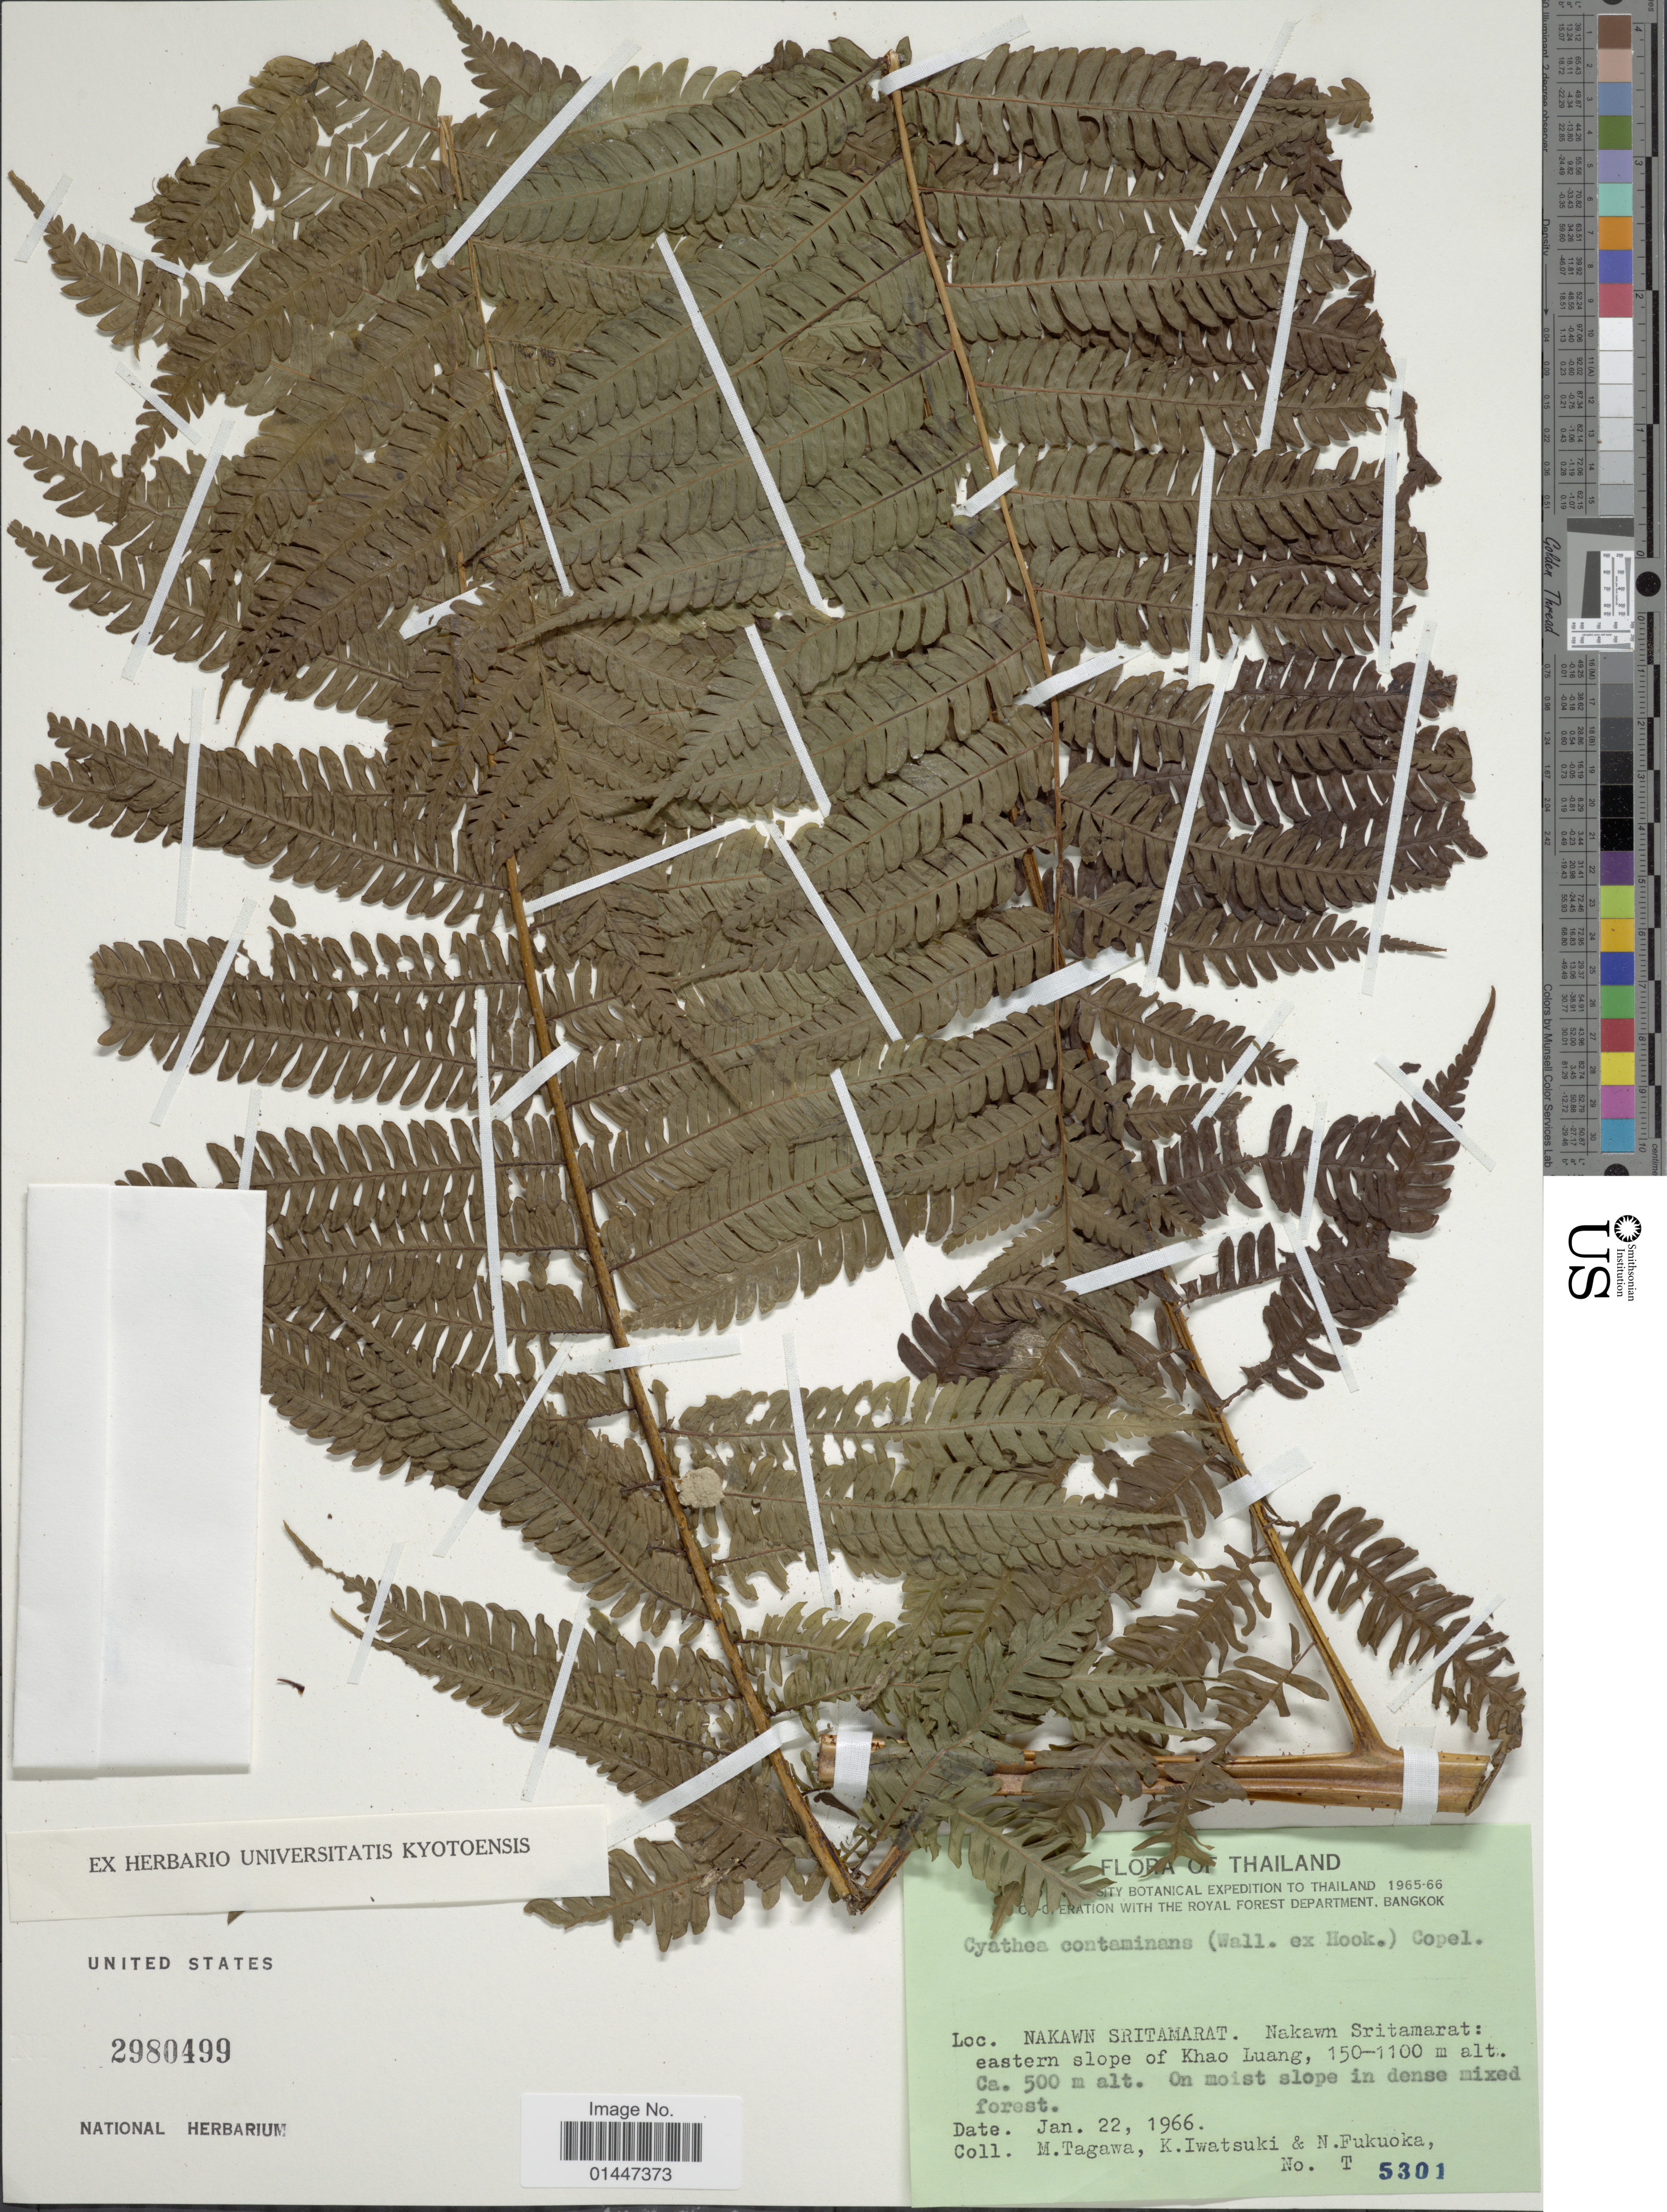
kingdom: Plantae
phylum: Tracheophyta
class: Polypodiopsida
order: Cyatheales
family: Cyatheaceae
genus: Sphaeropteris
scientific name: Sphaeropteris glauca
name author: (Blume) R.M. Tryon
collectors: M. Tagawa, K. Iwatsuki & N. Fukuoka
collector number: T 5301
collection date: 1966-01-22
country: Thailand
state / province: Nakhon Si Thammarat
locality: Nakawn Sritamarat: eastern slope of Khao Luang.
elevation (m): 500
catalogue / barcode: US 2980499